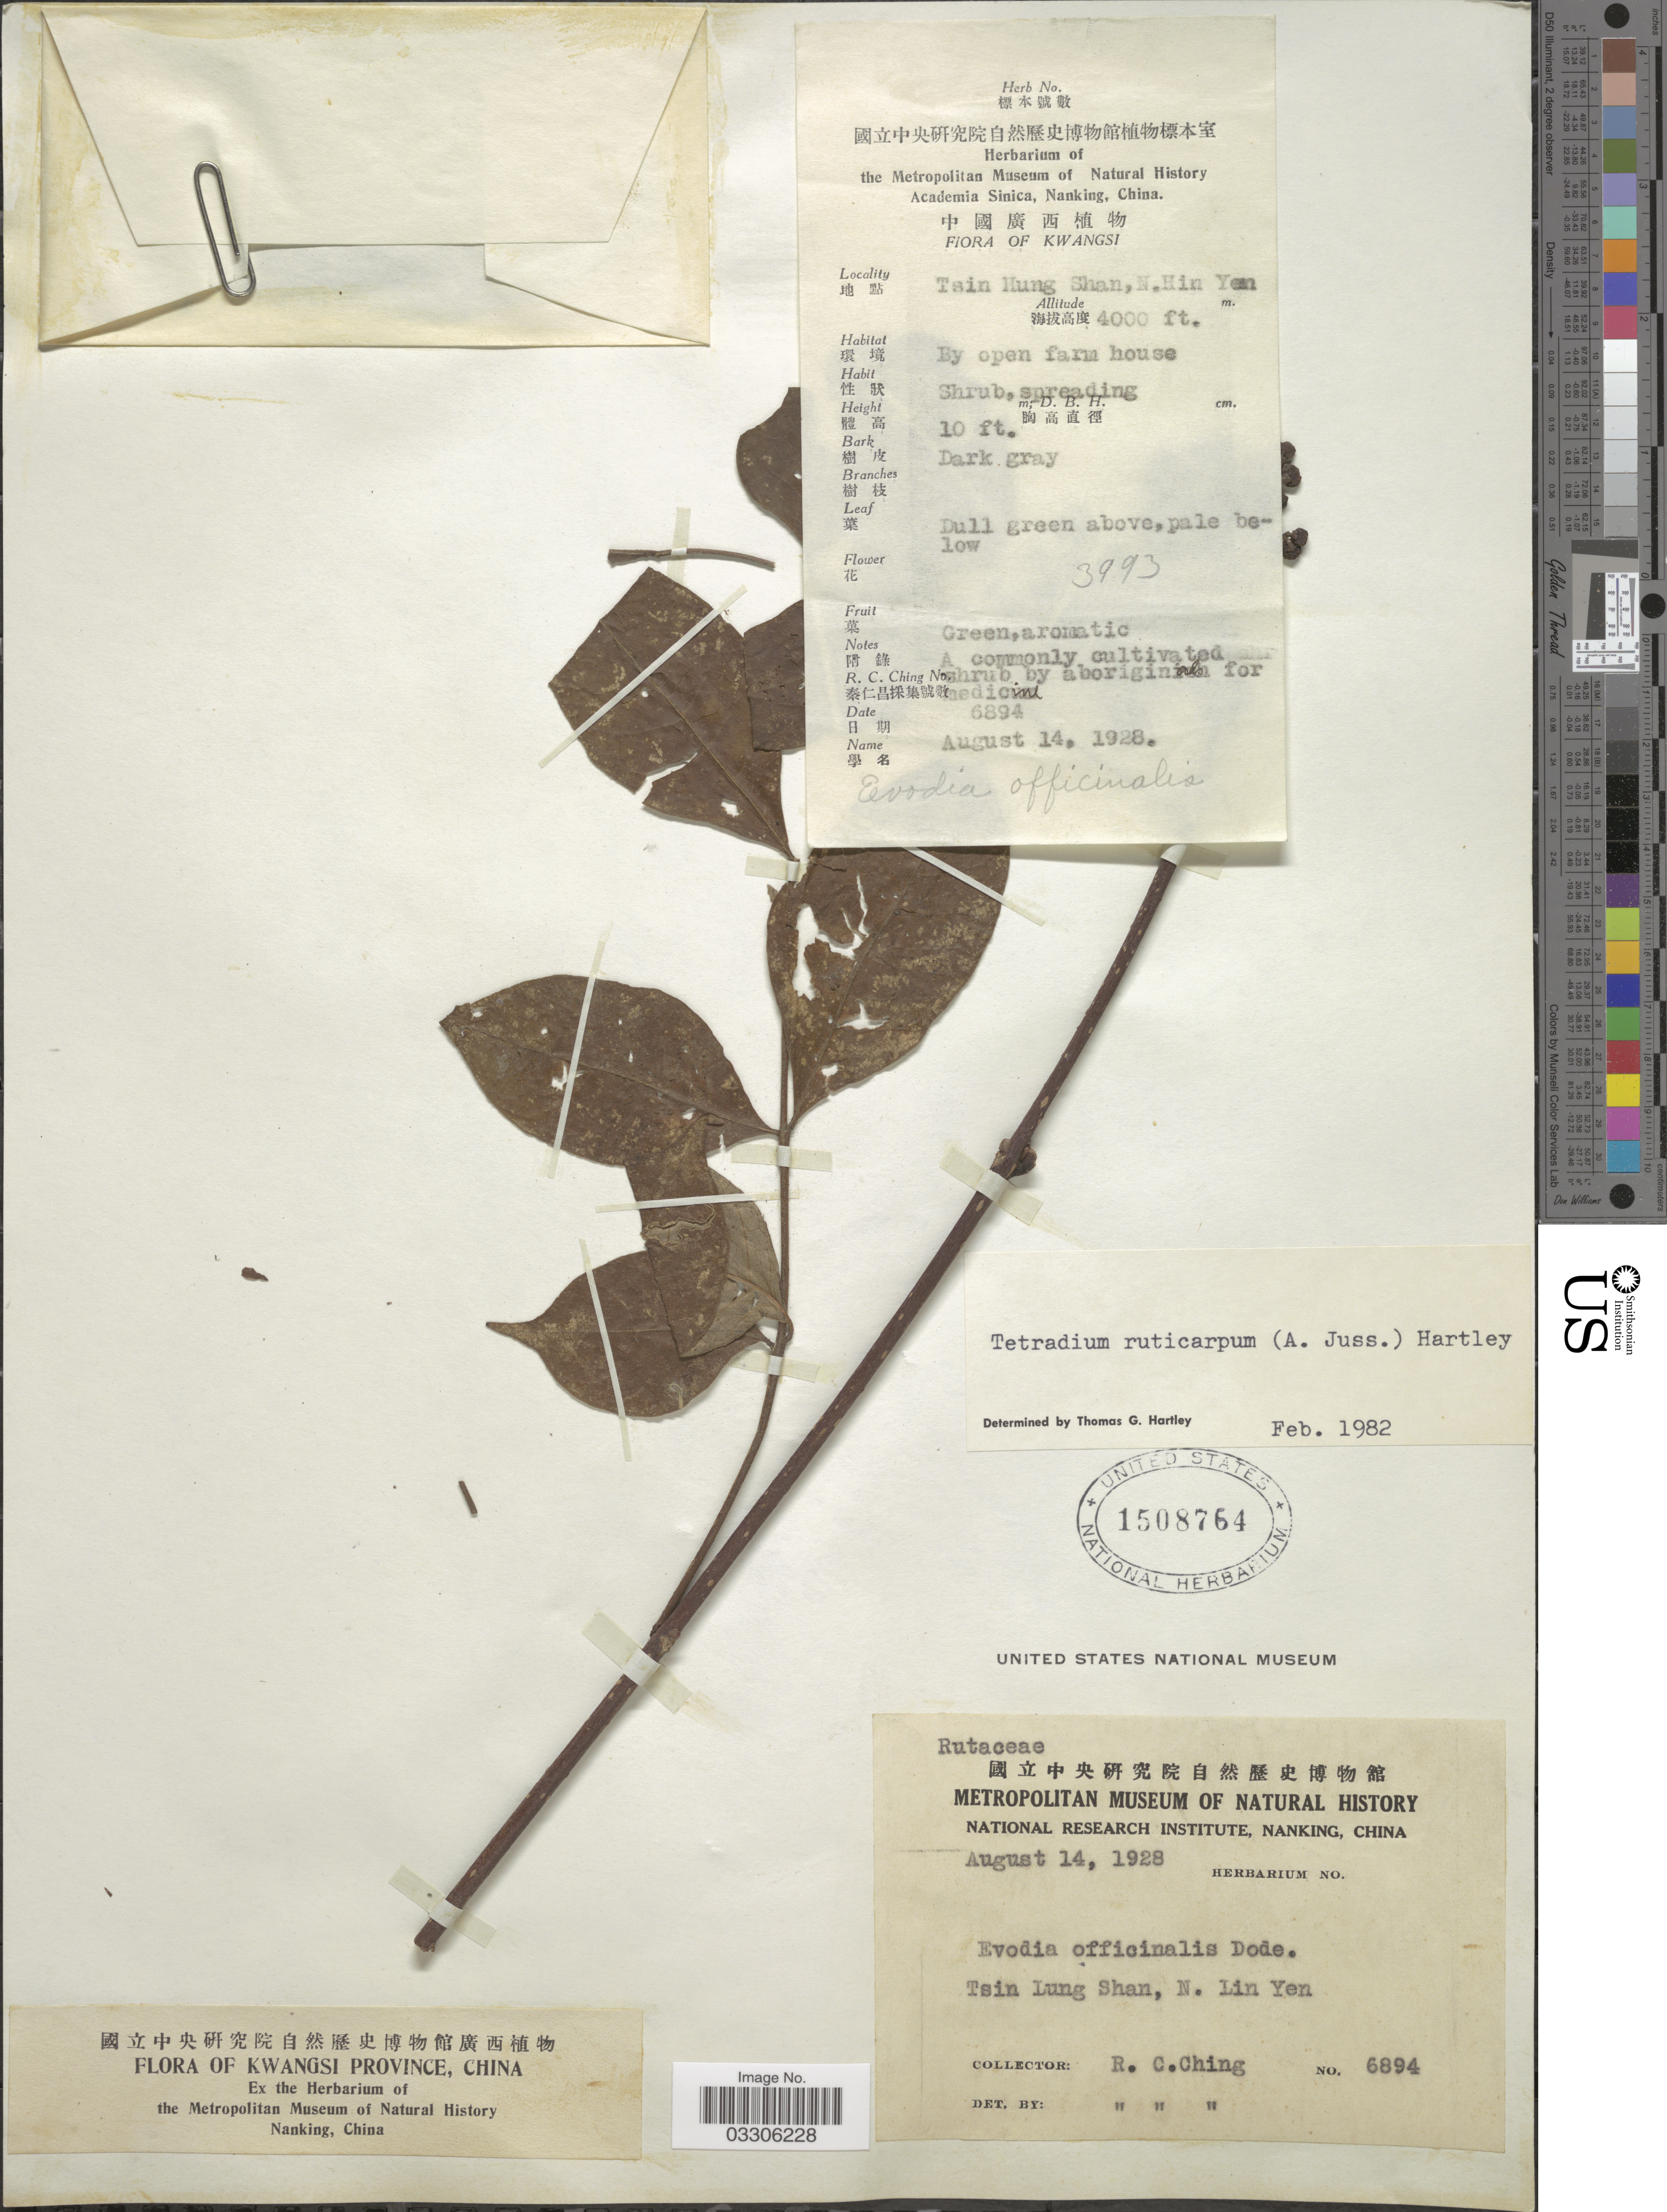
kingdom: Plantae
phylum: Tracheophyta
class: Magnoliopsida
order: Sapindales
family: Rutaceae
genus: Tetradium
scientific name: Tetradium ruticarpum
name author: (A. Juss.) T.G. Hartley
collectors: R. C. Ching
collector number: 6894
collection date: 1928-08-14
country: China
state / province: Guangxi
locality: Kwangsi Province. Tsin Lung Shan, N. Lin Yen. Tsin Hung Shan, N. Hin Yen.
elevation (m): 1219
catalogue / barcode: US 1508764